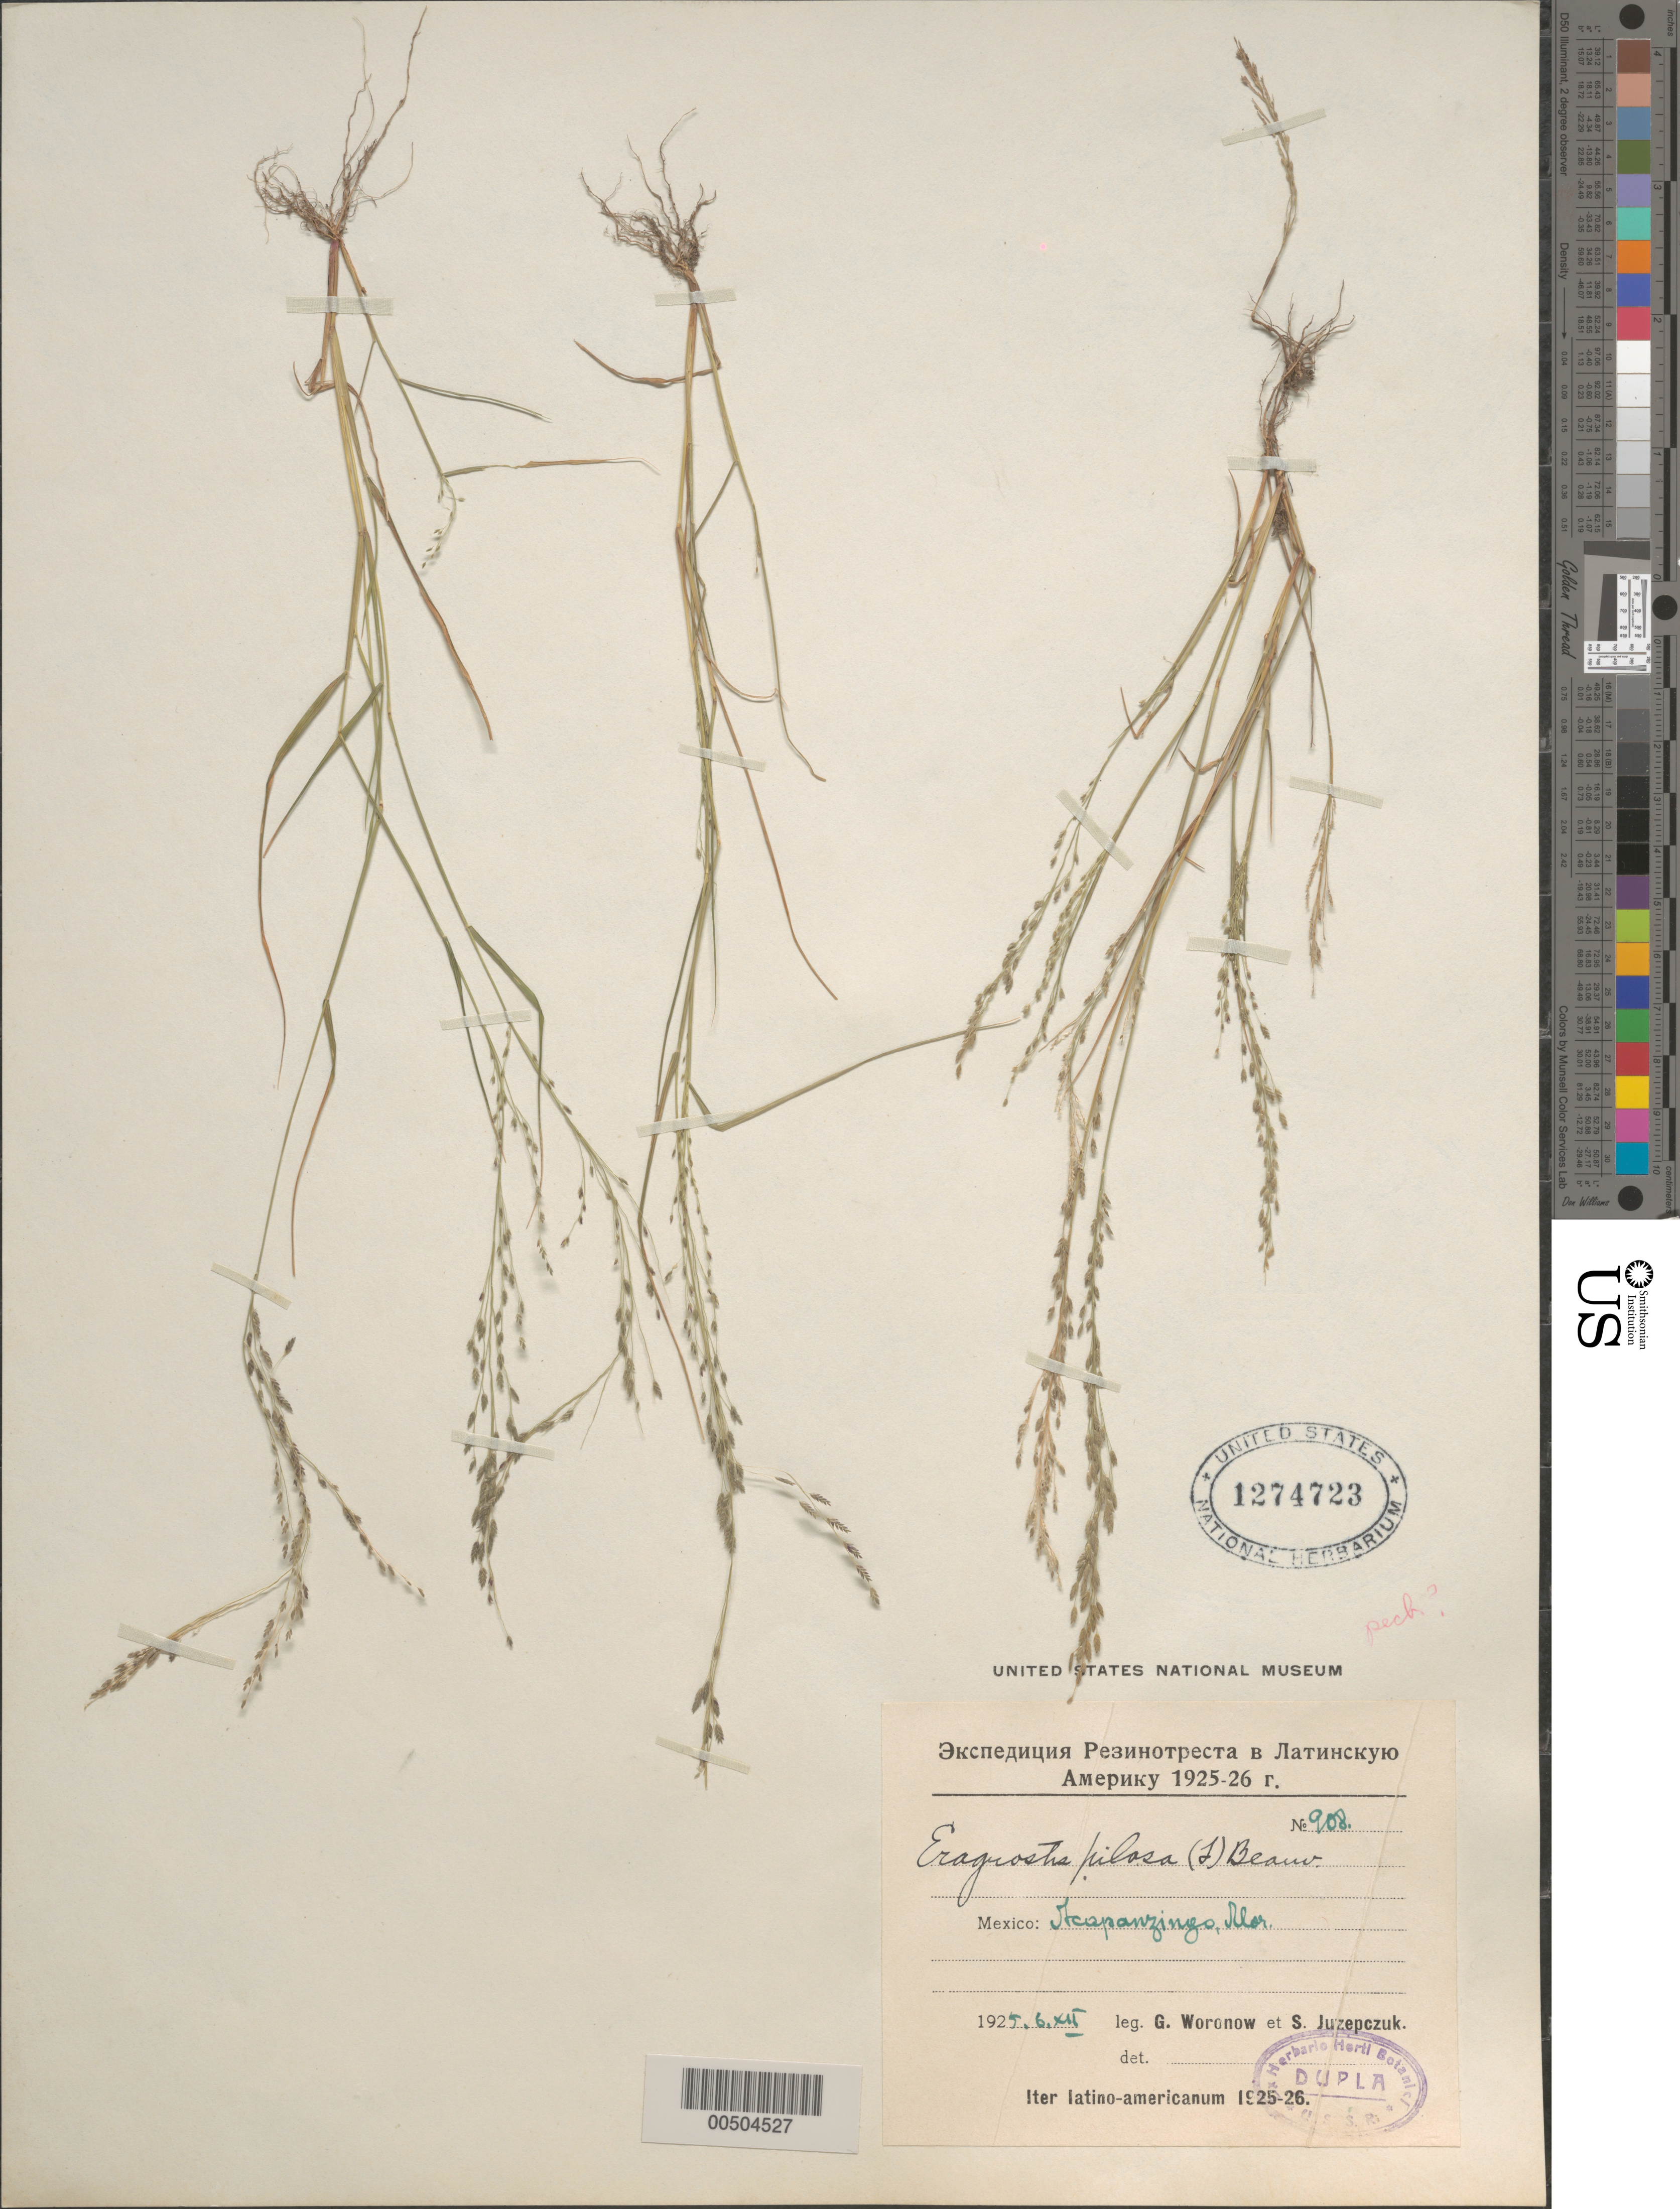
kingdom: Plantae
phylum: Tracheophyta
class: Liliopsida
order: Poales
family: Poaceae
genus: Eragrostis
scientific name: Eragrostis pectinacea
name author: (Michx.) Nees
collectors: G. Woronow & S. V. Juzepczuk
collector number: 908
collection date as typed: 6 Dec 1925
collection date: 1925-12-06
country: Mexico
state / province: Morelos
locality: Acapanzingo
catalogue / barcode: US 1274723